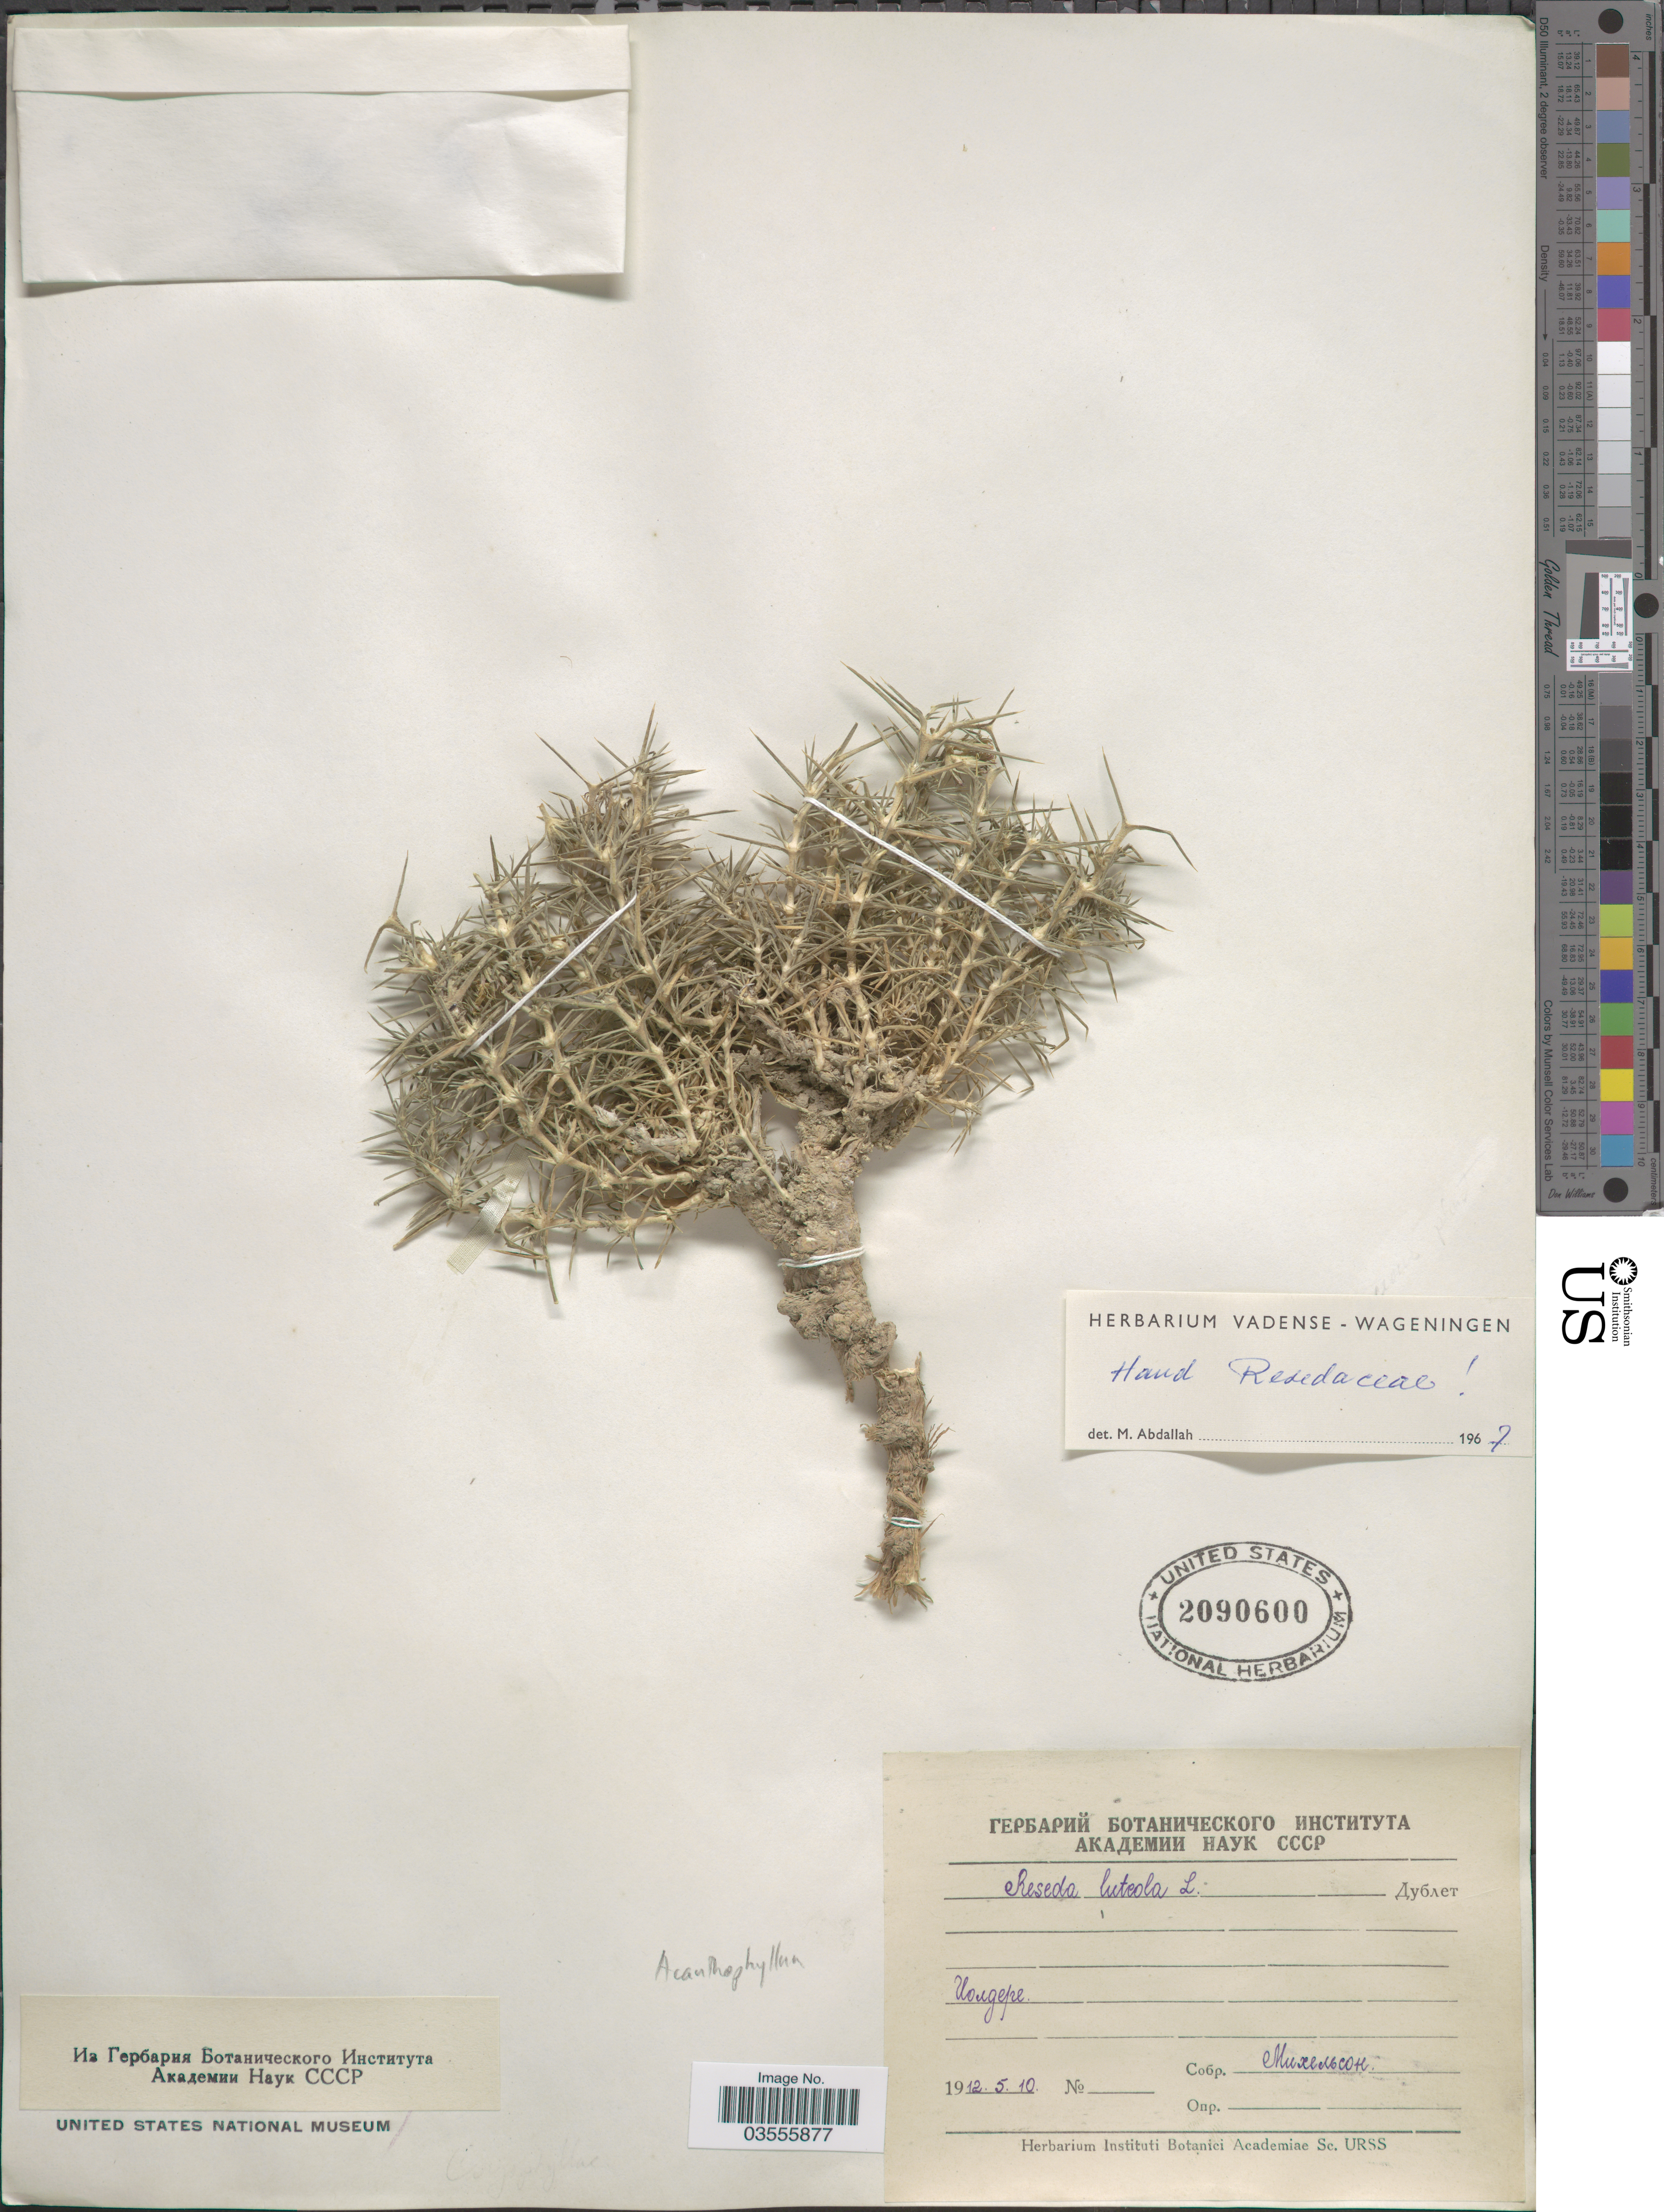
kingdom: Plantae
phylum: Tracheophyta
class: Magnoliopsida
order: Caryophyllales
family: Caryophyllaceae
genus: Acanthophyllum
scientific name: Acanthophyllum sp.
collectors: Mikhelson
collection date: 1912-05-10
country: Turkmenistan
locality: Ioldere.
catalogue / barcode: US 2090600